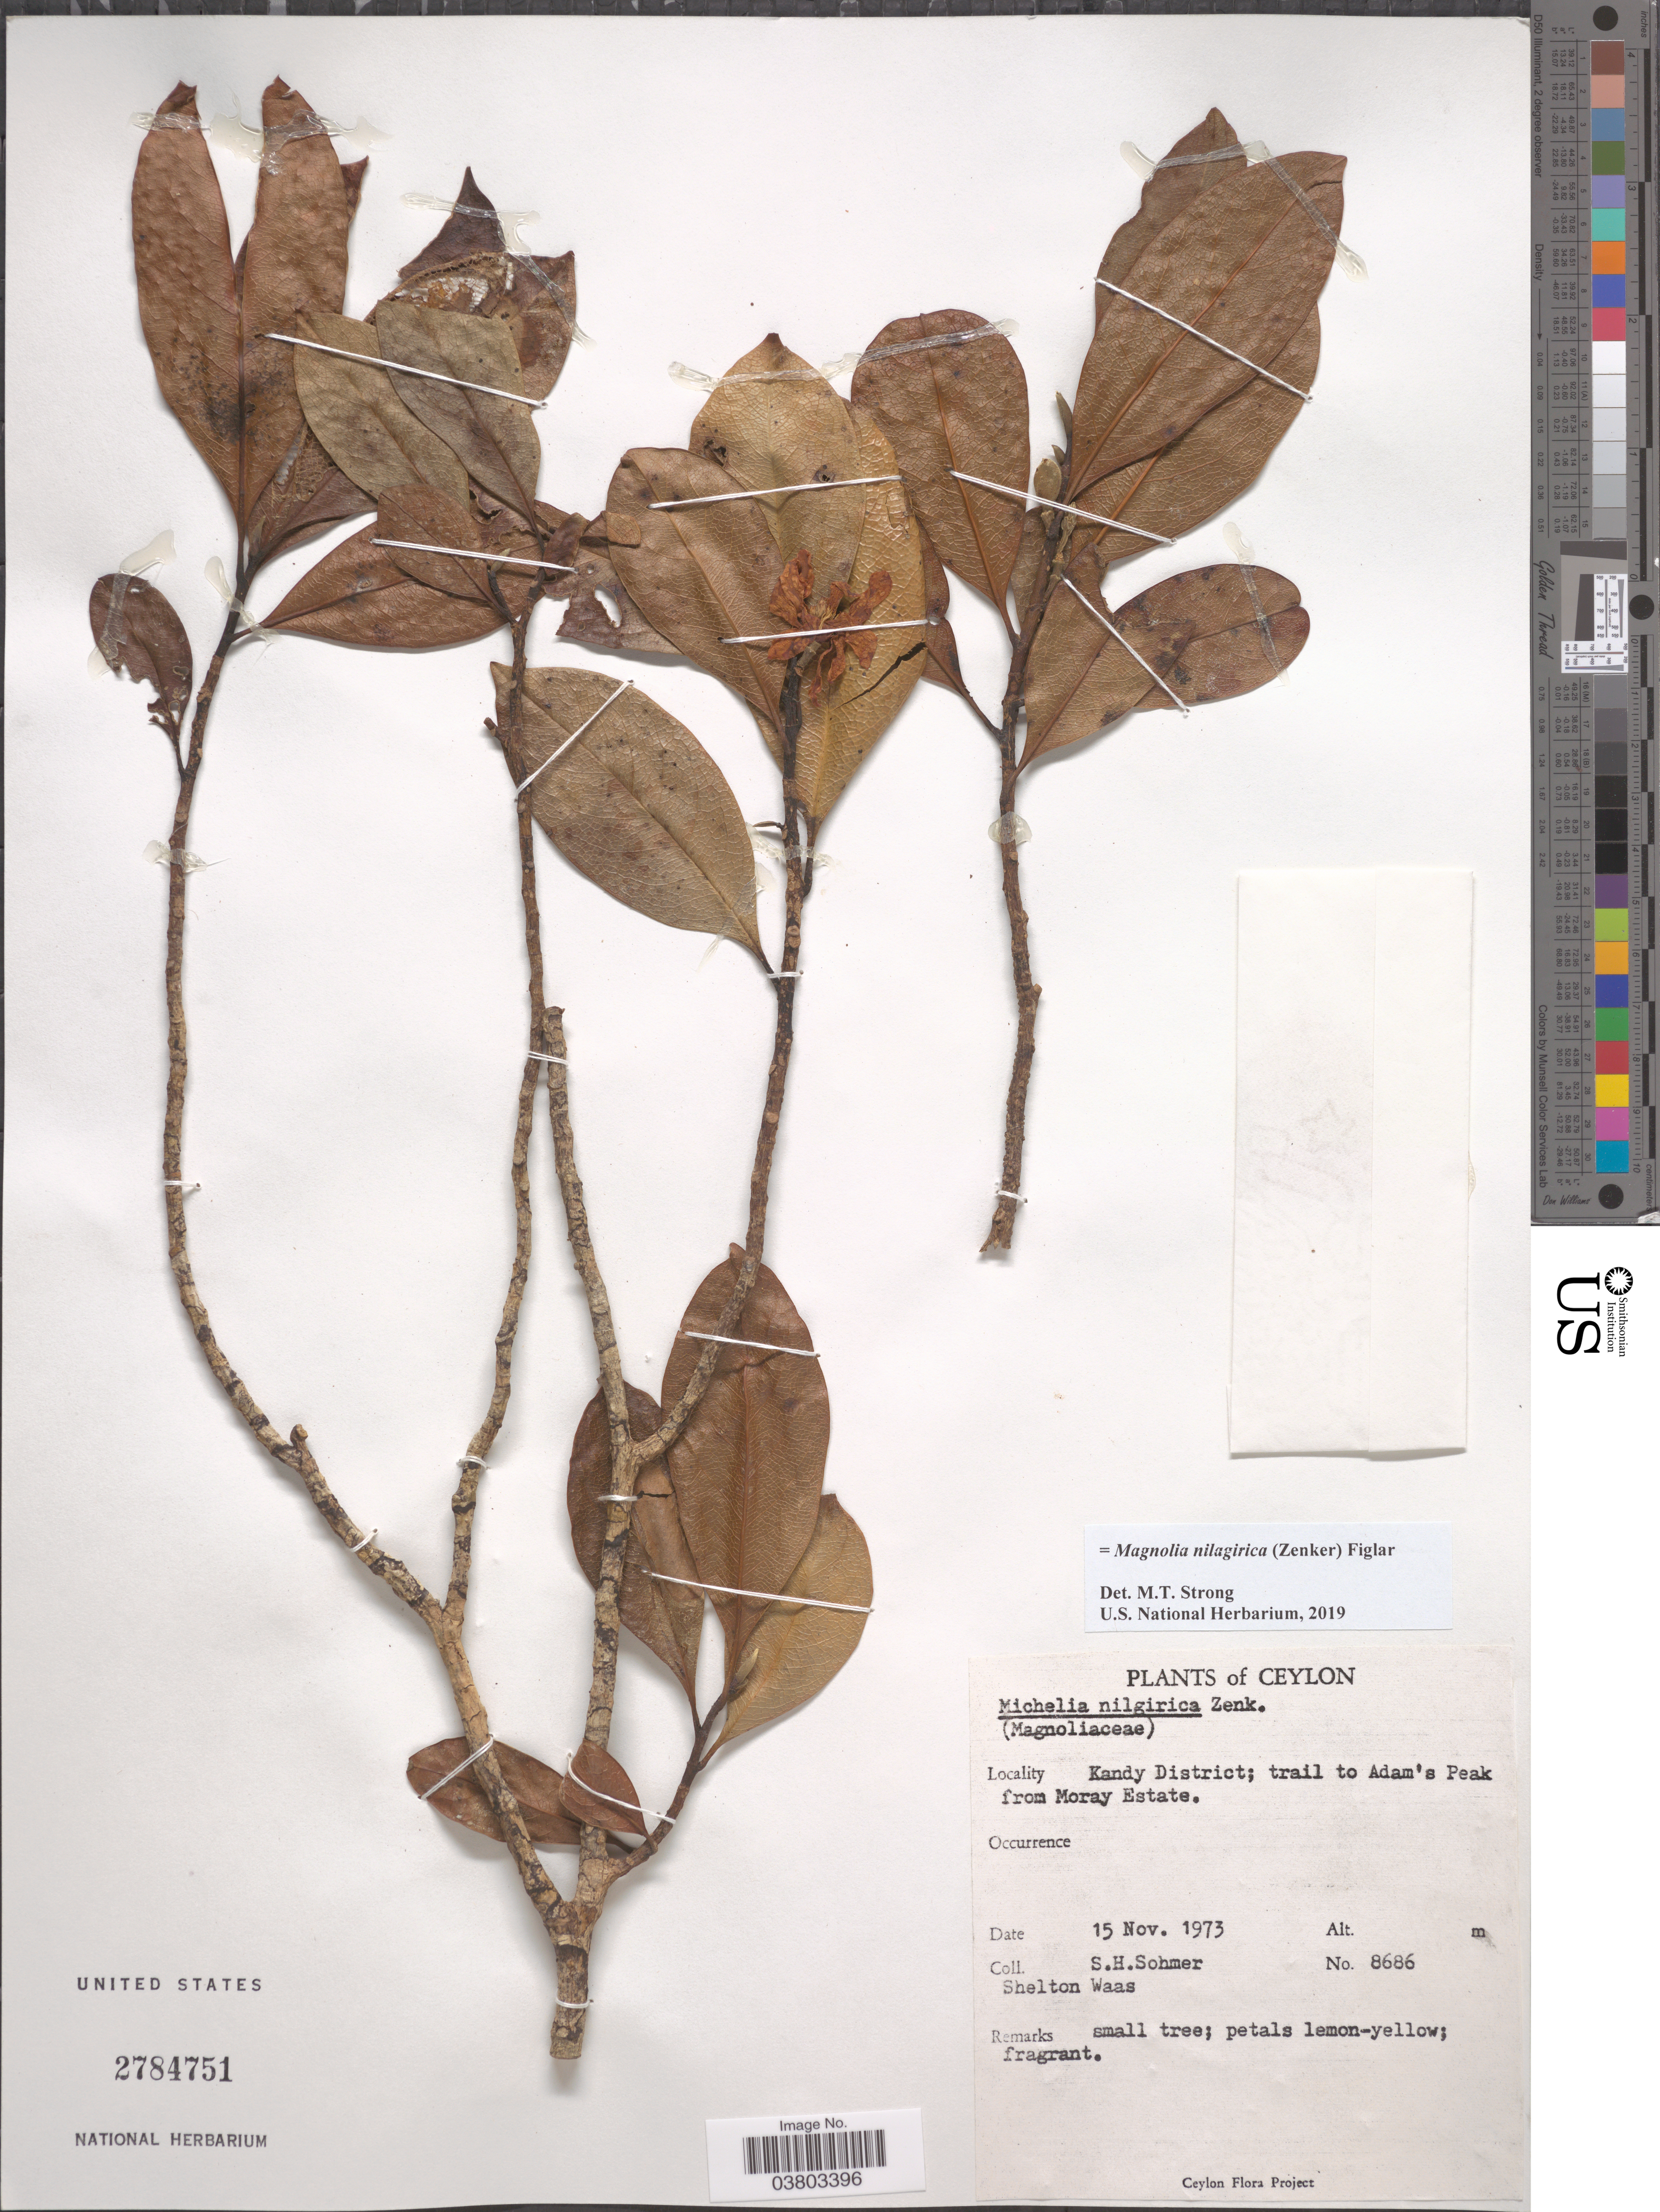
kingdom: Plantae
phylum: Tracheophyta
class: Magnoliopsida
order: Magnoliales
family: Magnoliaceae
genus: Magnolia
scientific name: Magnolia nilagirica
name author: (Zenker) Figlar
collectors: S. H. Sohmer & S. Waas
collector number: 8686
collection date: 1973-11-15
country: Sri Lanka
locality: Ceylon. Kandy District; trail to Adam's Peak from Moray Estate.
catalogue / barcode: US 2784751